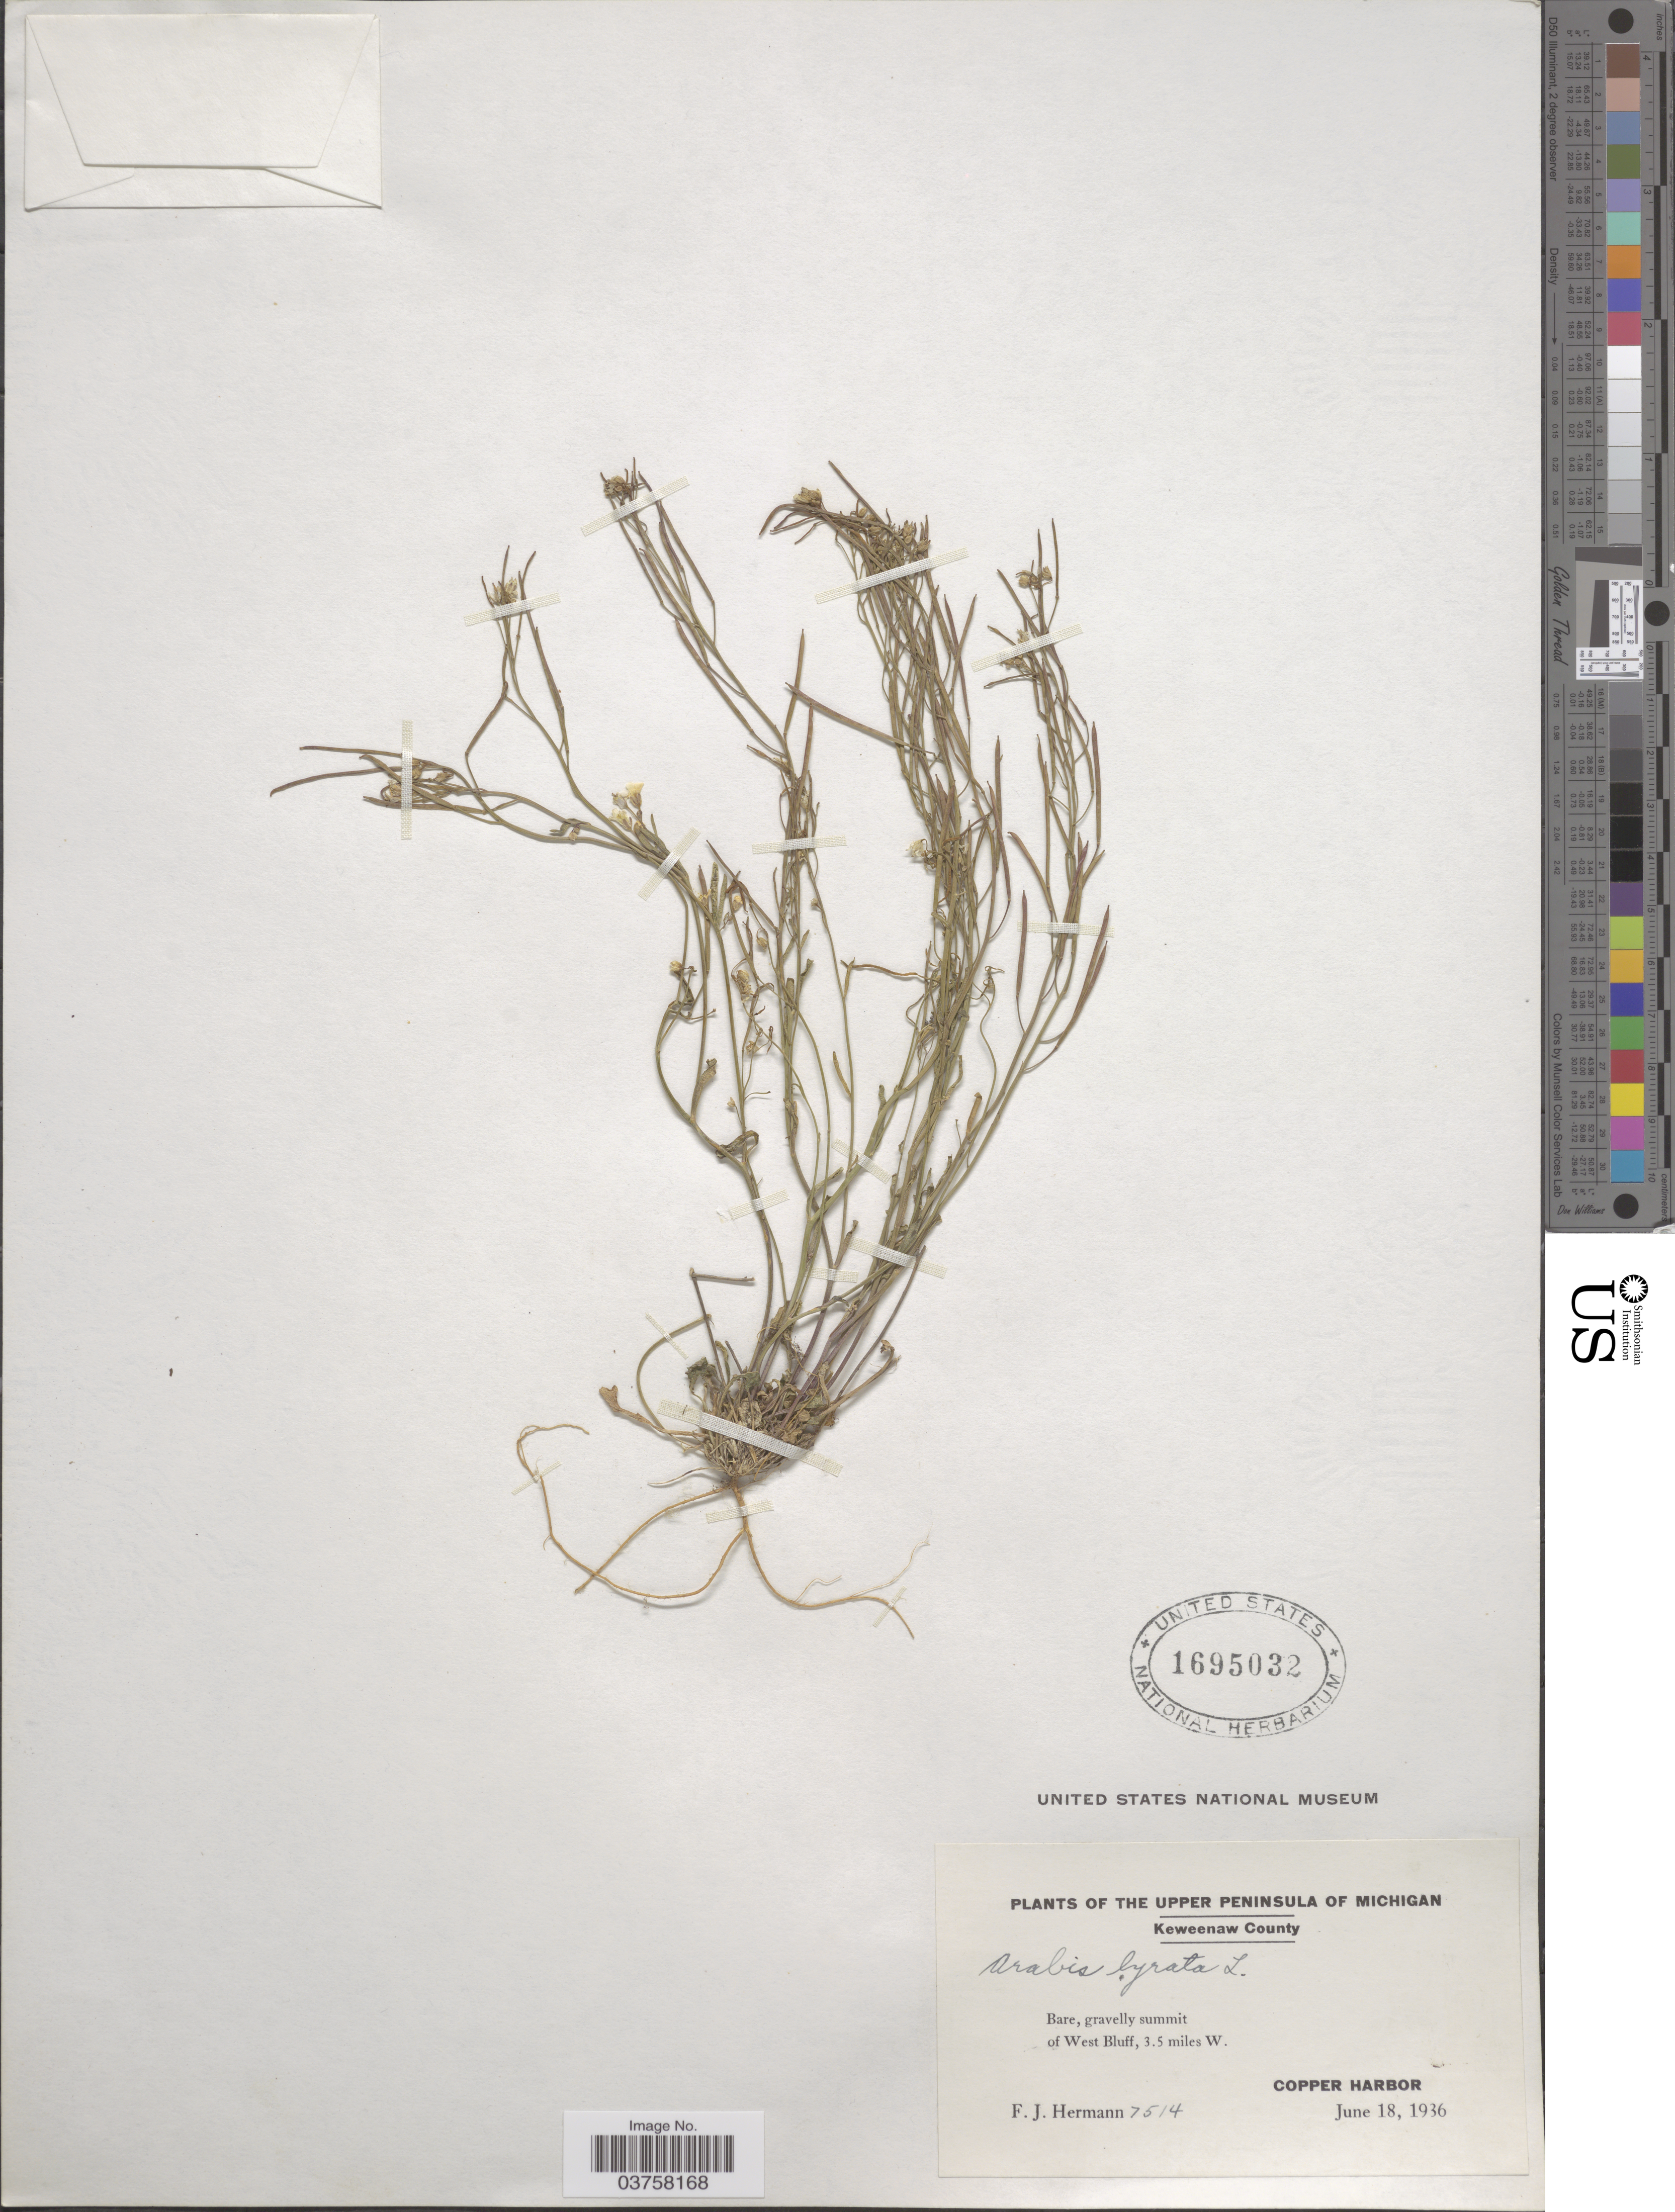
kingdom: Plantae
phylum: Tracheophyta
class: Magnoliopsida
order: Brassicales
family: Brassicaceae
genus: Arabis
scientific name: Arabis lyrata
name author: L.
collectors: F. J. Hermann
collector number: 7514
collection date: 1936-06-18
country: United States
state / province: Michigan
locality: The Upper Peninsula of Michigan. Keweenaw County. Bare, gravelly summit of West Bluff, 3.5 miles W. Copper Harbor.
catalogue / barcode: US 1695032